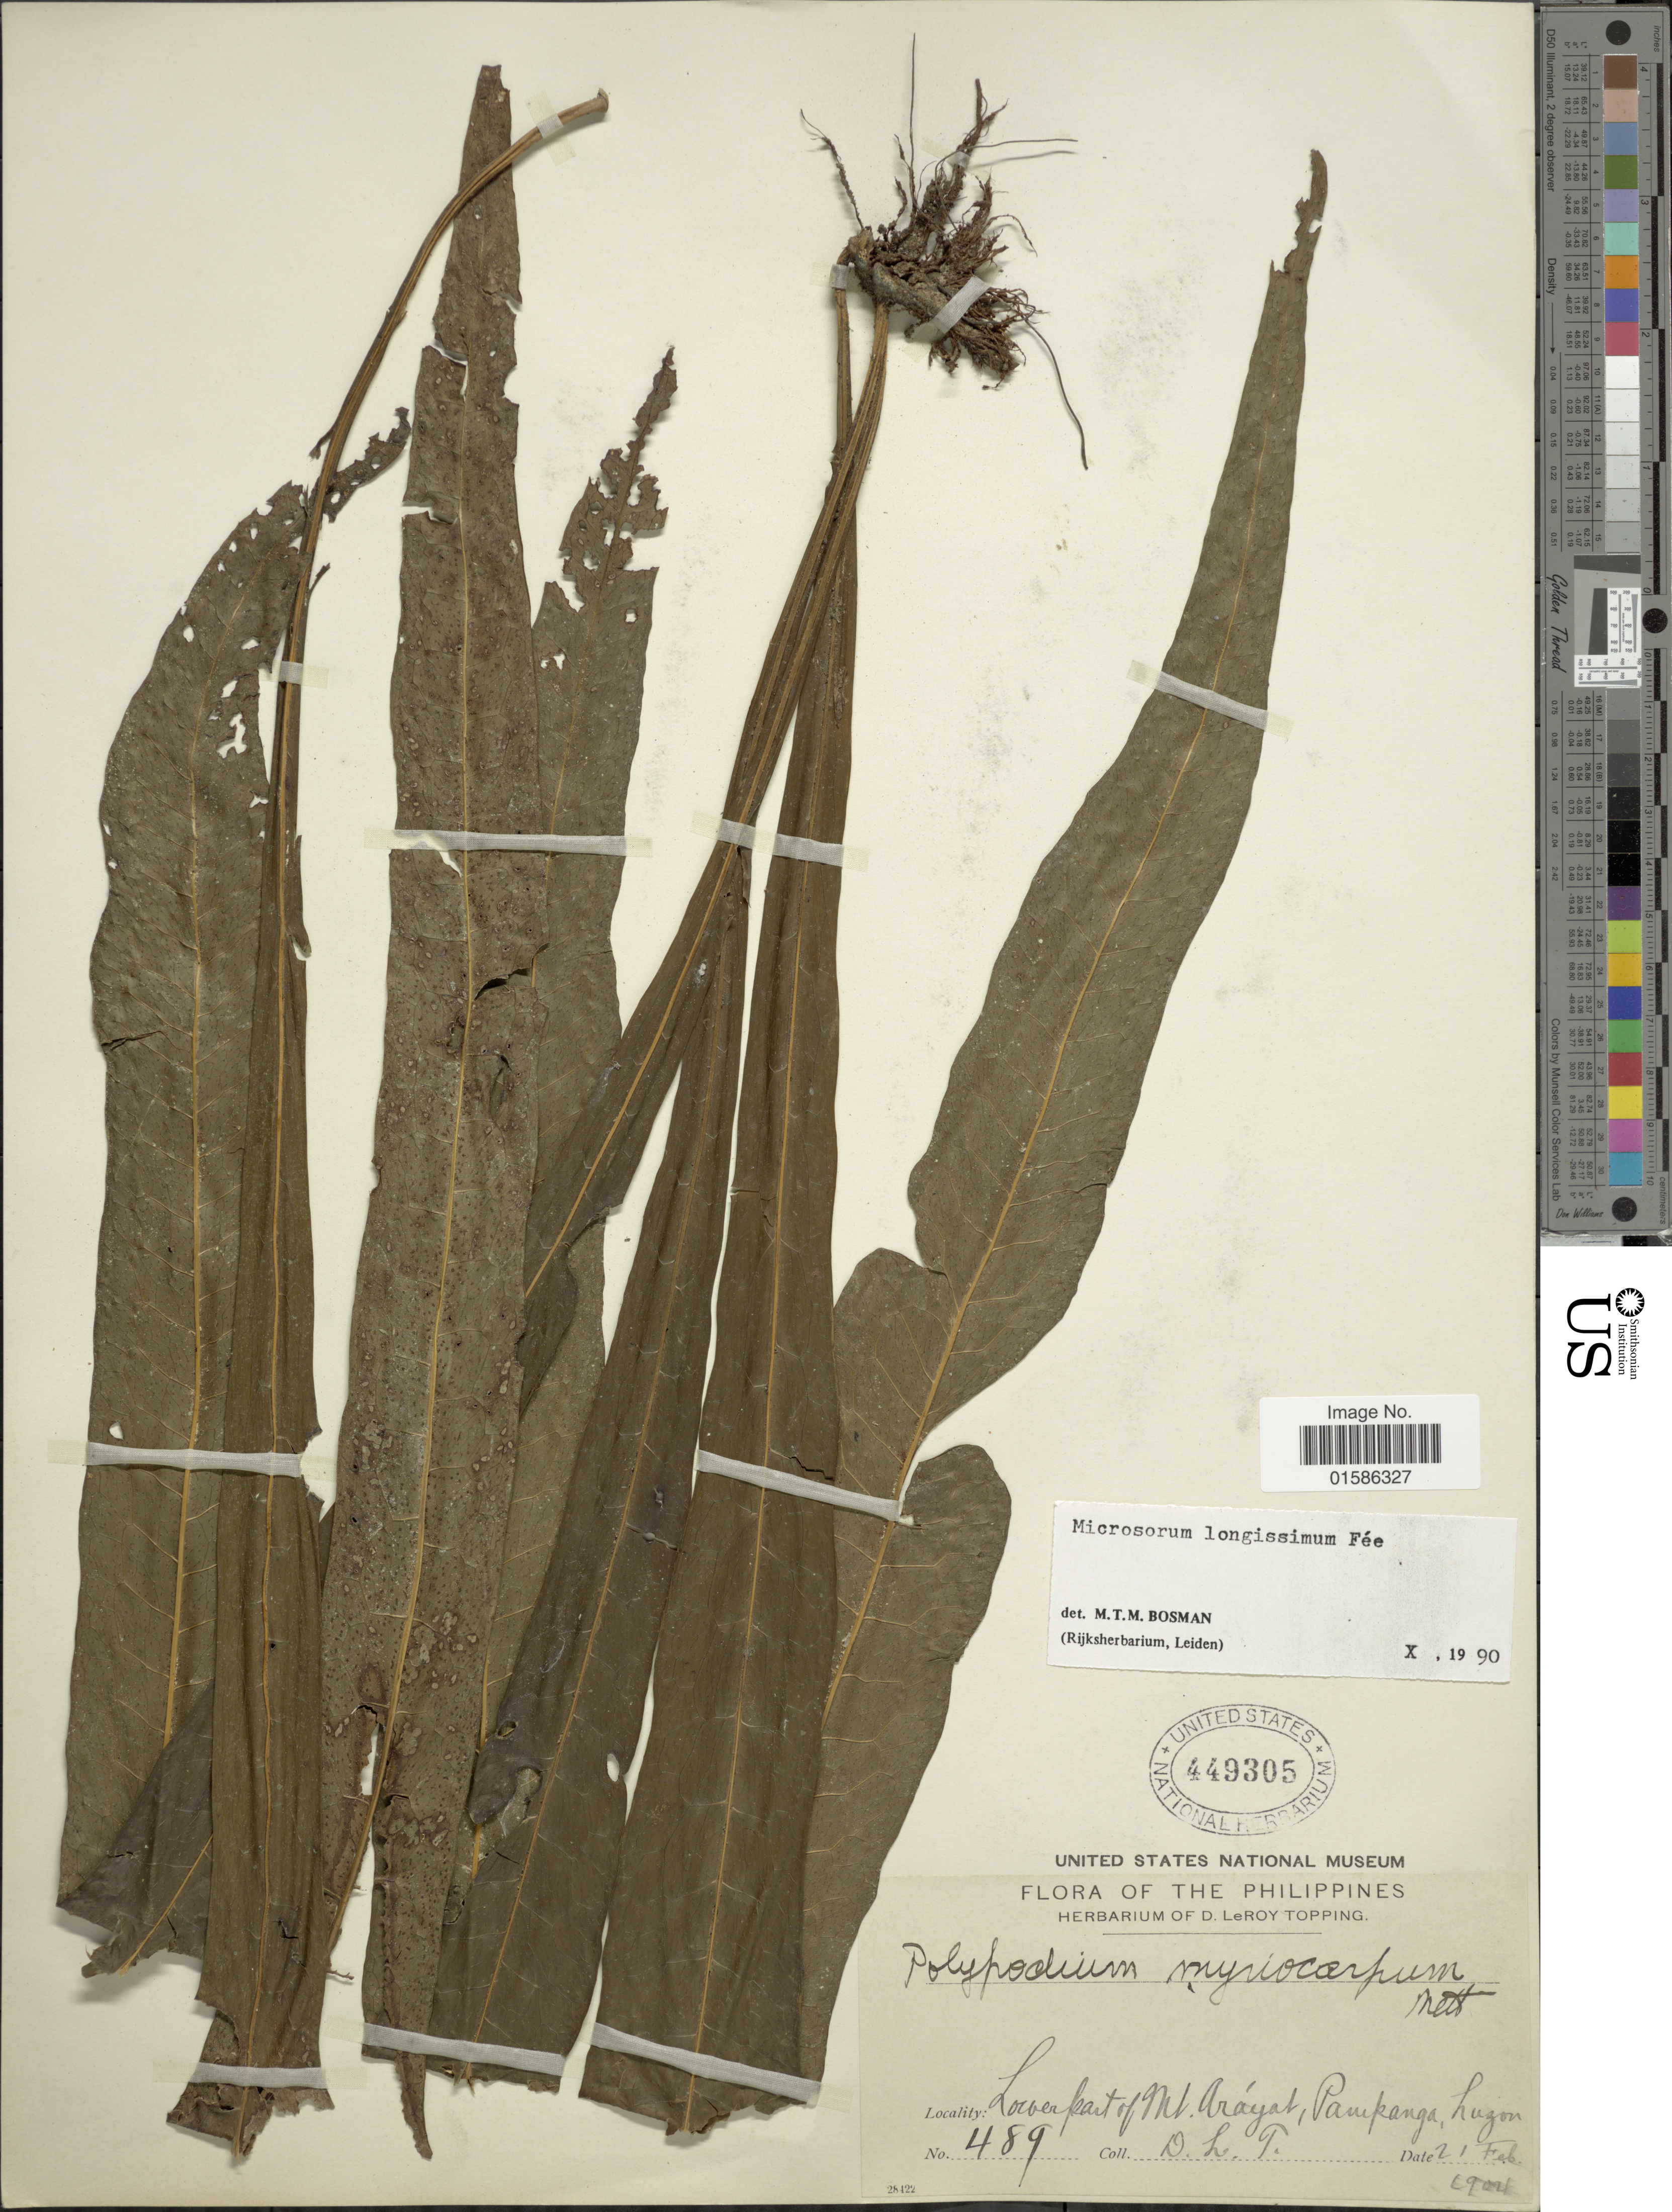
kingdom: Plantae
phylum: Tracheophyta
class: Polypodiopsida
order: Polypodiales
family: Polypodiaceae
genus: Microsorum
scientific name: Microsorum longissimum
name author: Fée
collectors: D. L. Topping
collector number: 489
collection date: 1904-02-21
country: Philippines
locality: Lower part Mt Aráyat, Pampamga, Luzon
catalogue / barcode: US 449305